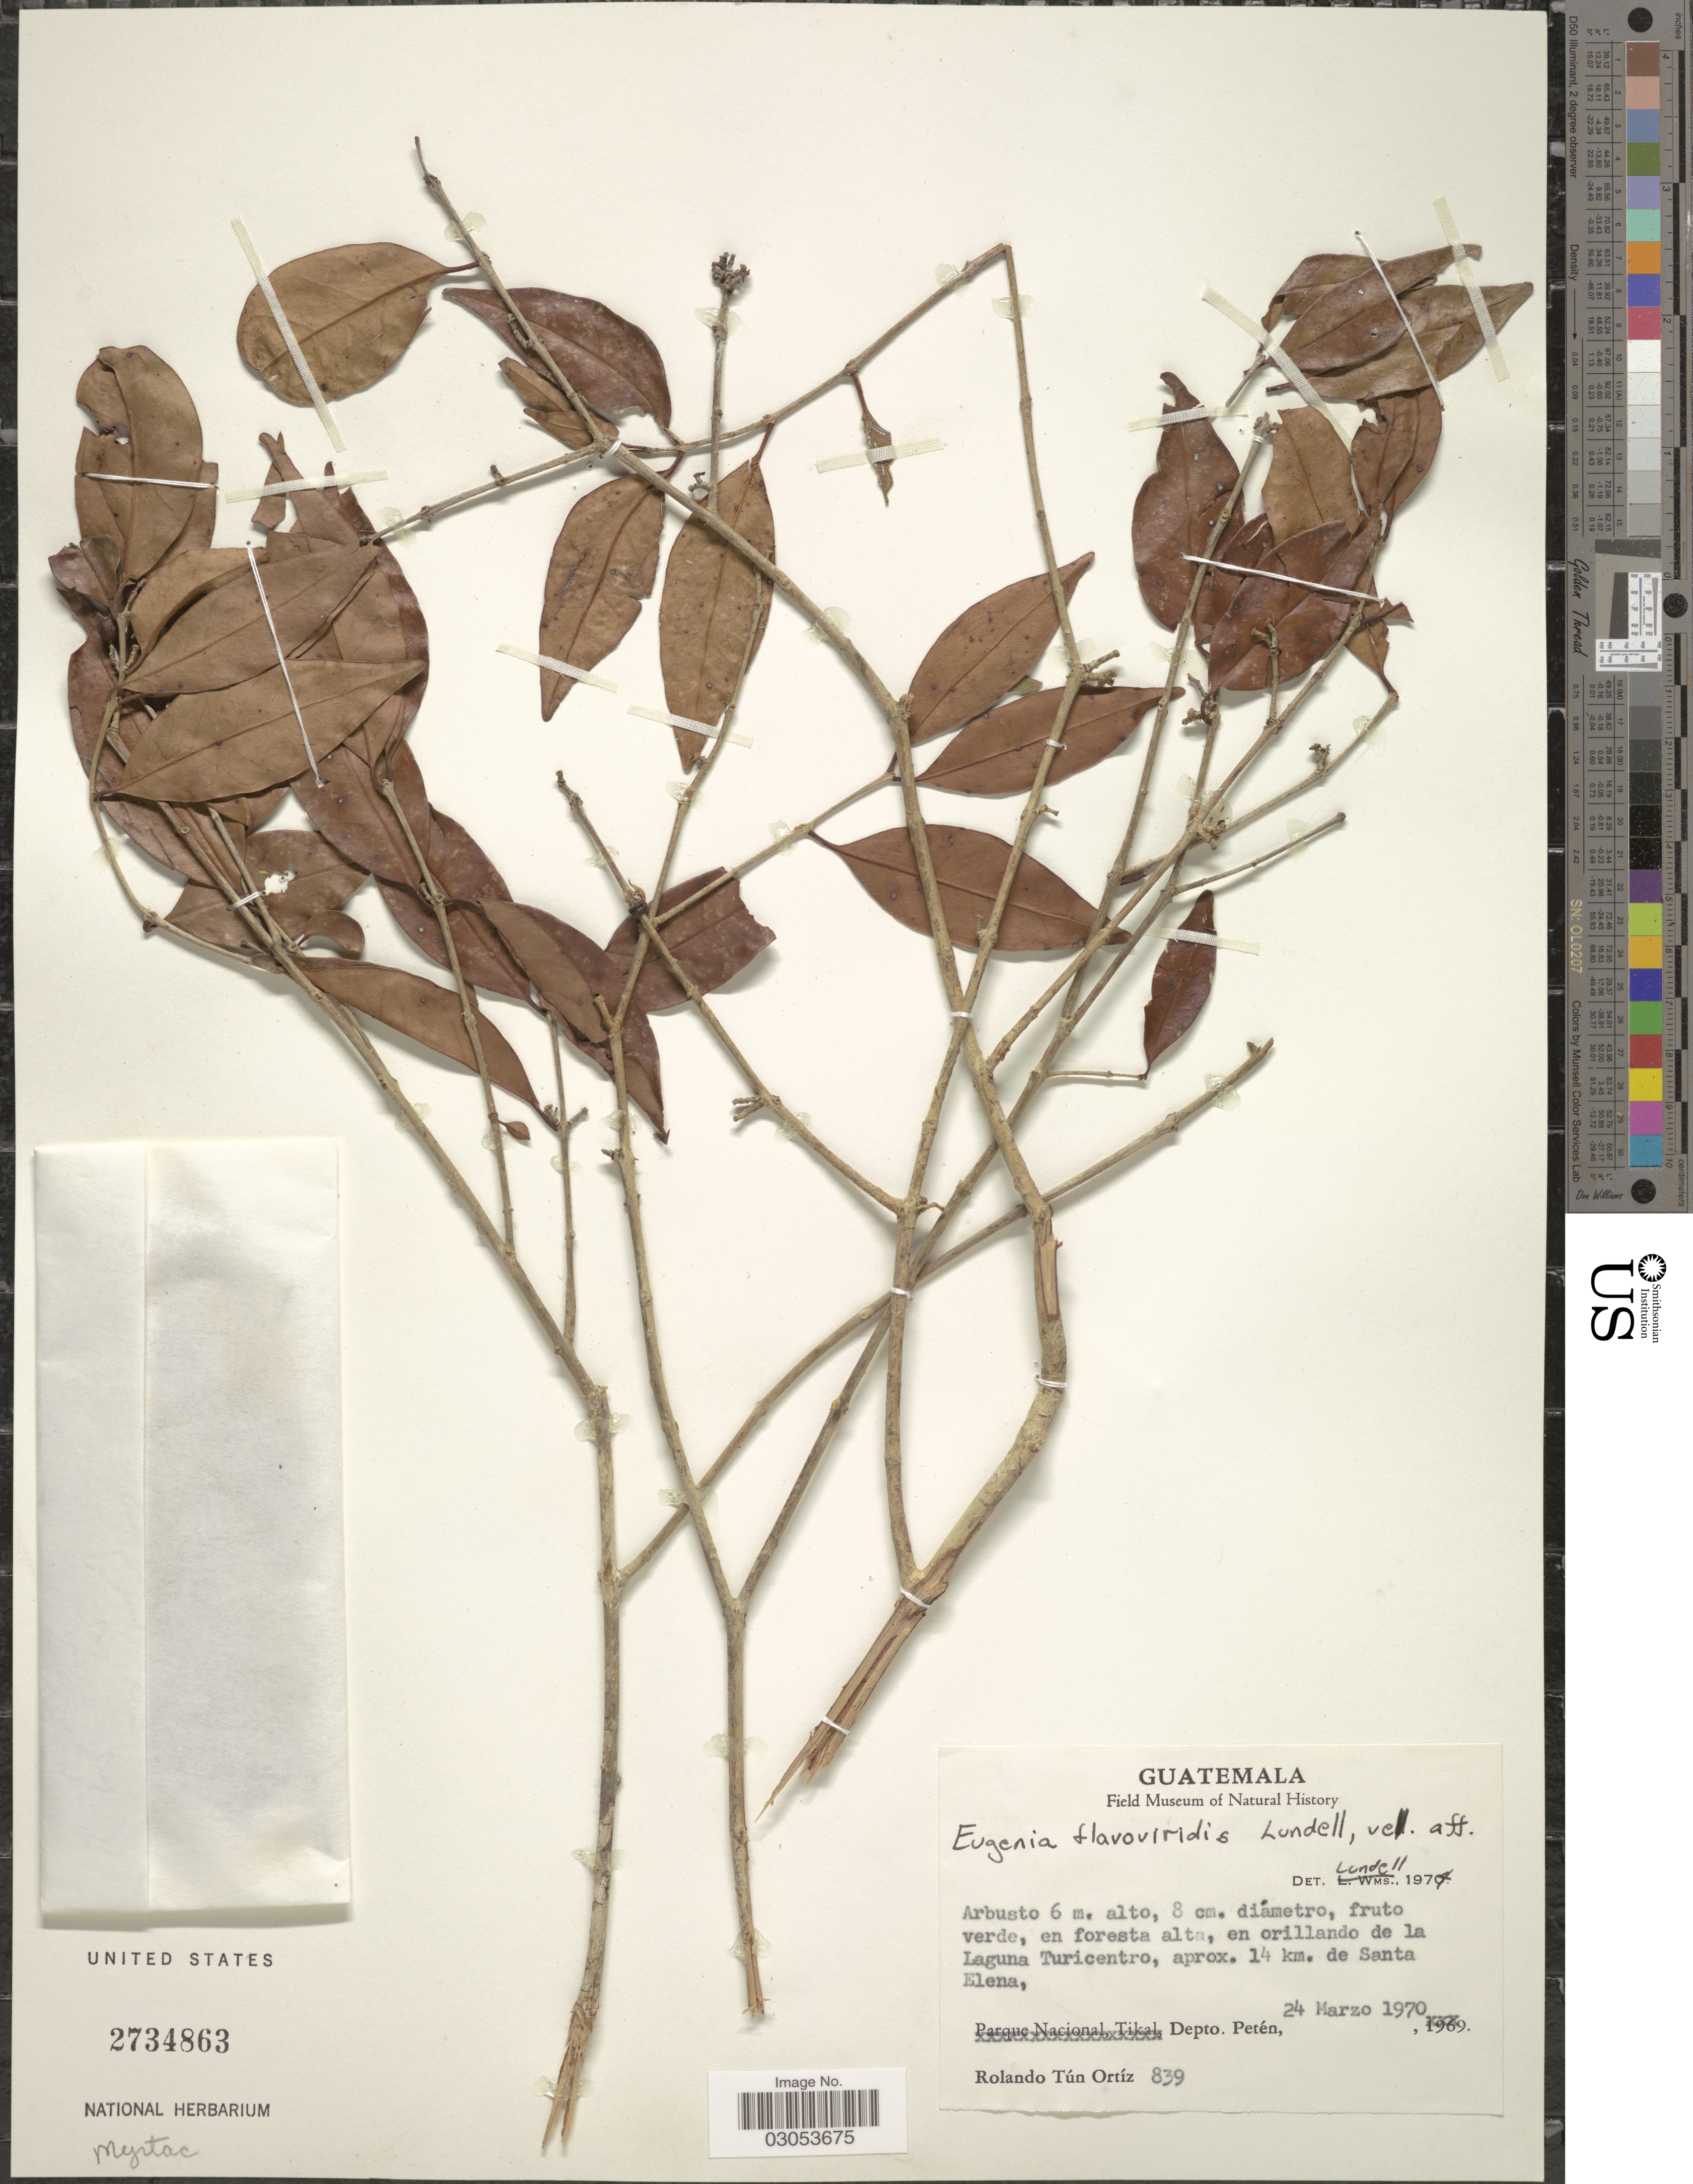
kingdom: Plantae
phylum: Tracheophyta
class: Magnoliopsida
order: Myrtales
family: Myrtaceae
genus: Eugenia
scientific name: Eugenia flavoviridis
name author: Lundell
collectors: R. T. Ortíz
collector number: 839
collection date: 1970-03-24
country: Guatemala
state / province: El Petén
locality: En orillando de la Laguna Turicentro, aprox. 14 km. de Santa Elena, Depto. Péten.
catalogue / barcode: US 2734863